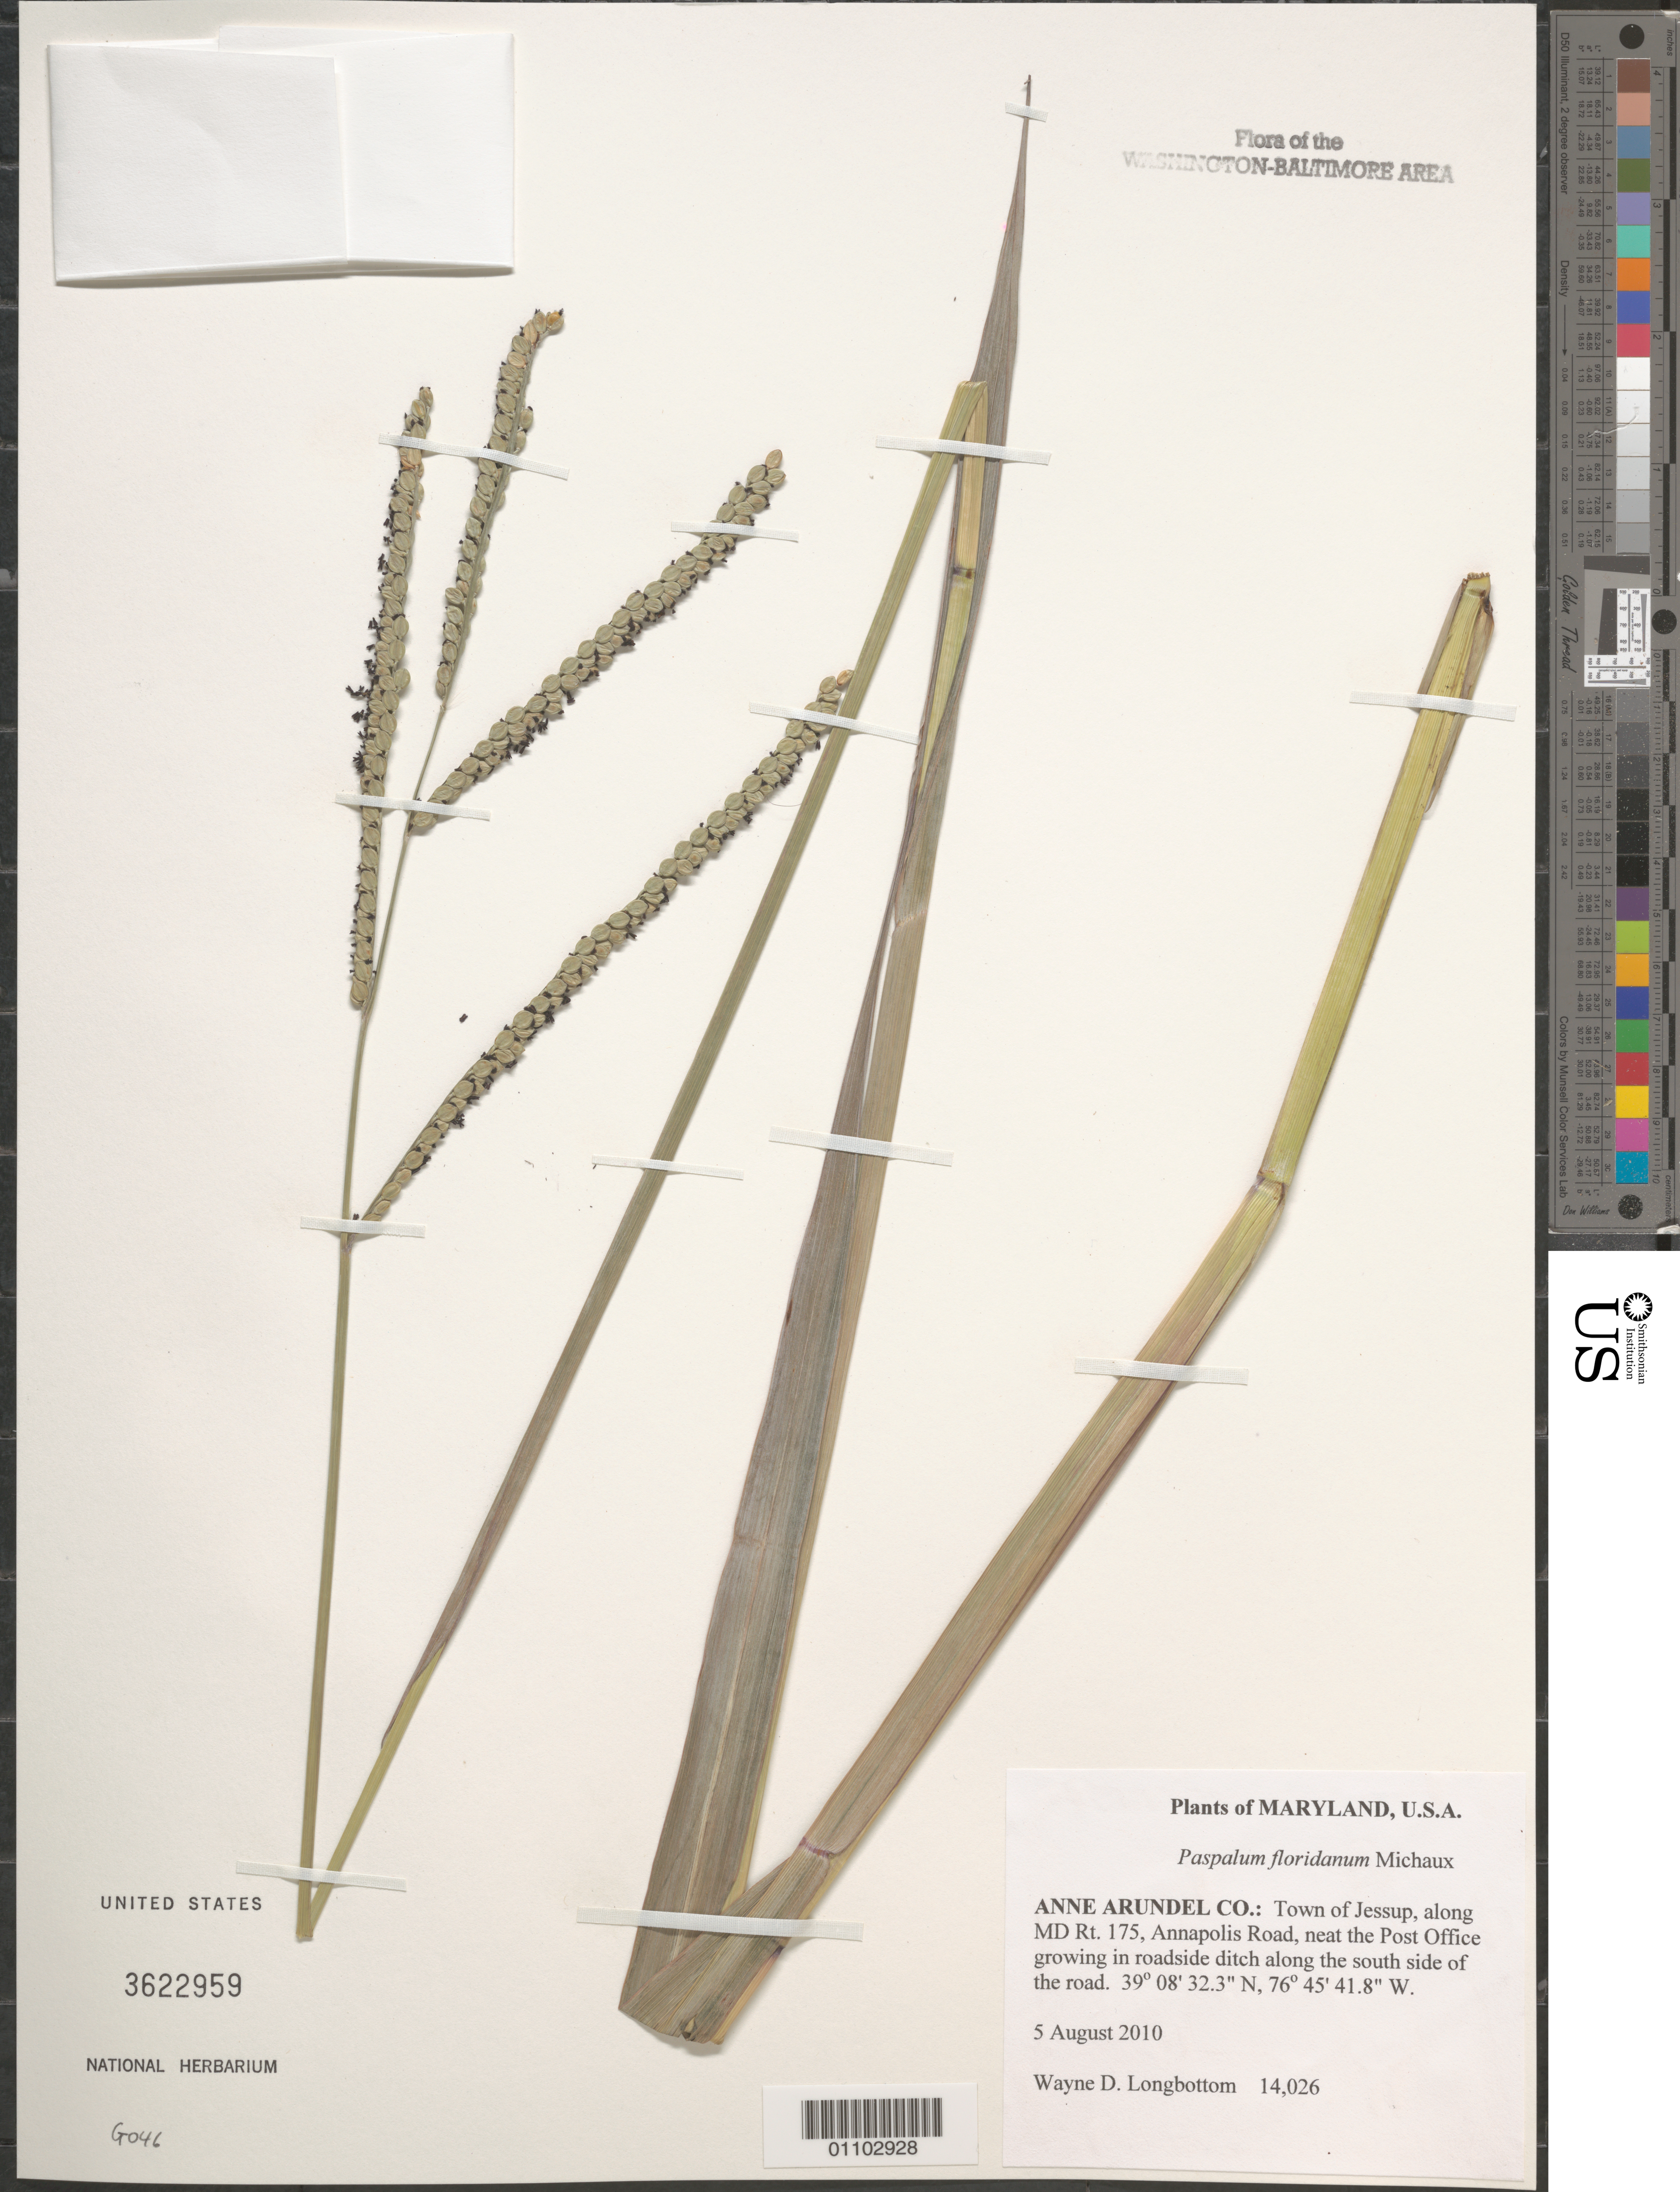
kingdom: Plantae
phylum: Tracheophyta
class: Liliopsida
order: Poales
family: Poaceae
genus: Paspalum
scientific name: Paspalum floridanum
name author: Michx.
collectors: W. D. Longbottom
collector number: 14026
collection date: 2010-08-05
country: United States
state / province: Maryland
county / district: Anne Arundel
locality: Town of Jessup, along the MD Rt. 175, Annapolis Road, near the Post Office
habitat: Growing in roadside ditch along the south side of the road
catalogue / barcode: US 3622959